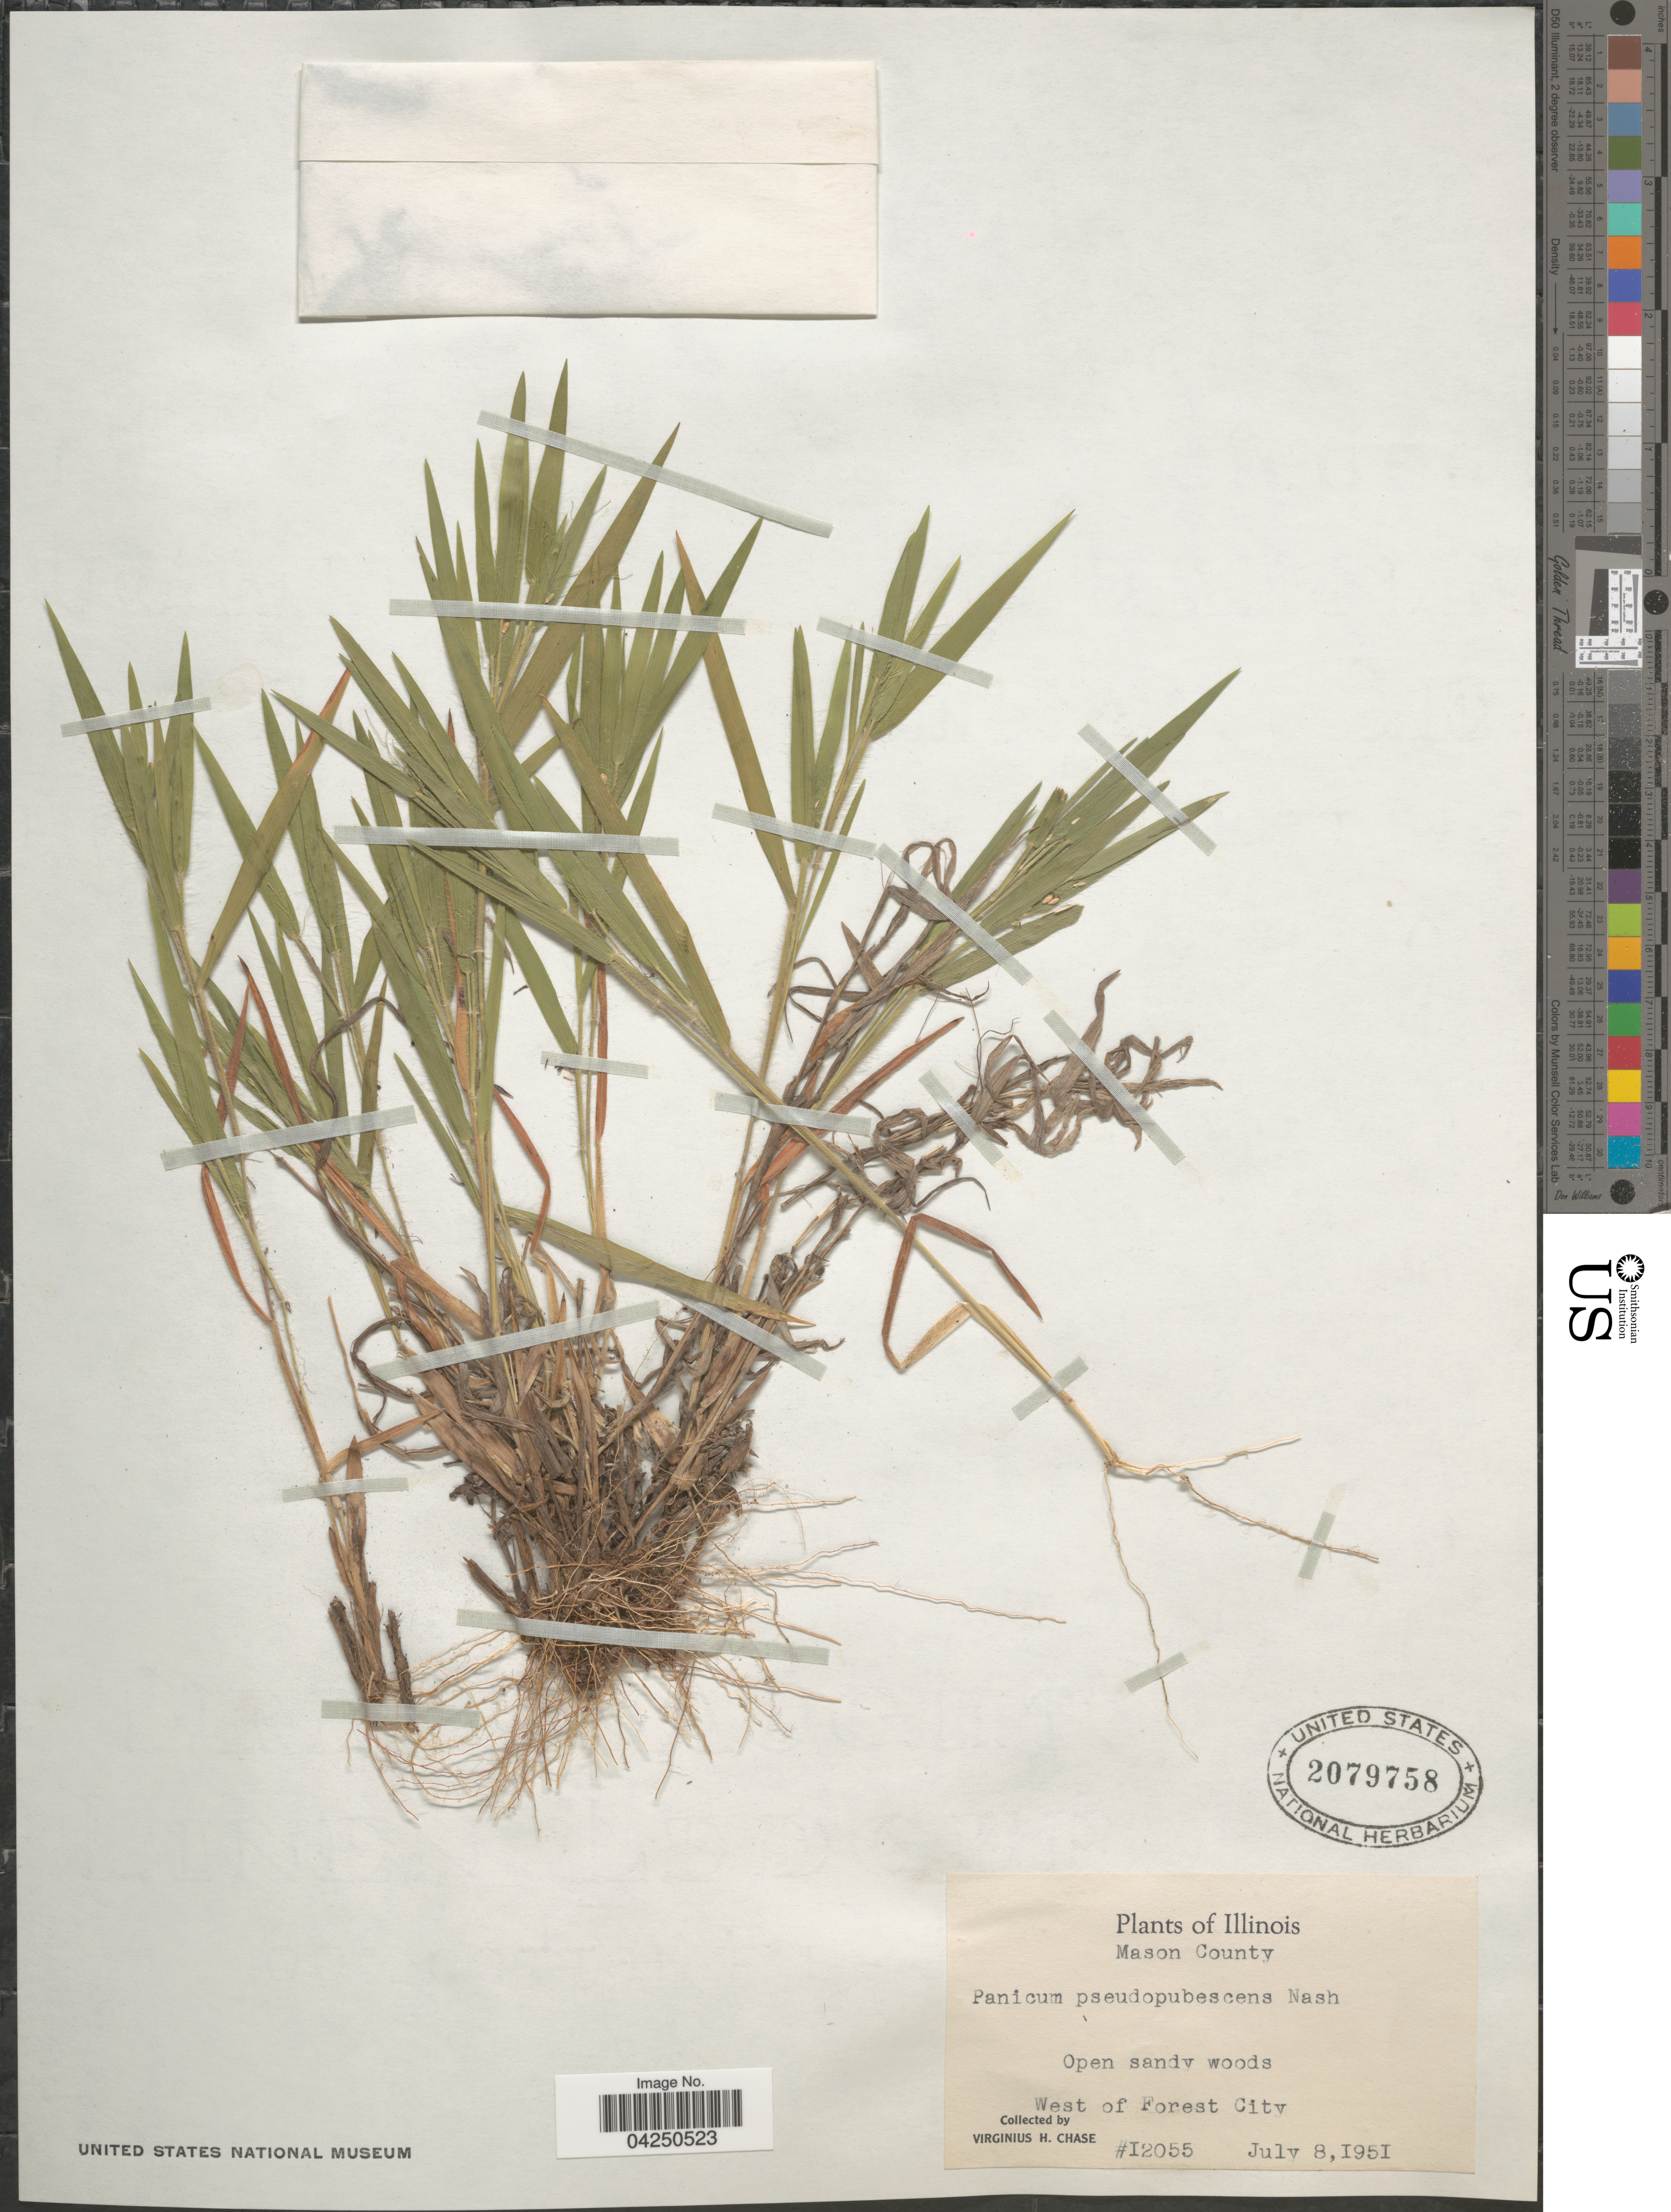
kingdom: Plantae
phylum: Tracheophyta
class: Liliopsida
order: Poales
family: Poaceae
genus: Dichanthelium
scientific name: Dichanthelium acuminatum var. acuminatum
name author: (Sw.) Gould & C.A. Clark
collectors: V. H. Chase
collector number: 12055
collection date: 1951-07-08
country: United States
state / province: Illinois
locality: Mason County. West of Forest City.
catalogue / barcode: US 2079758